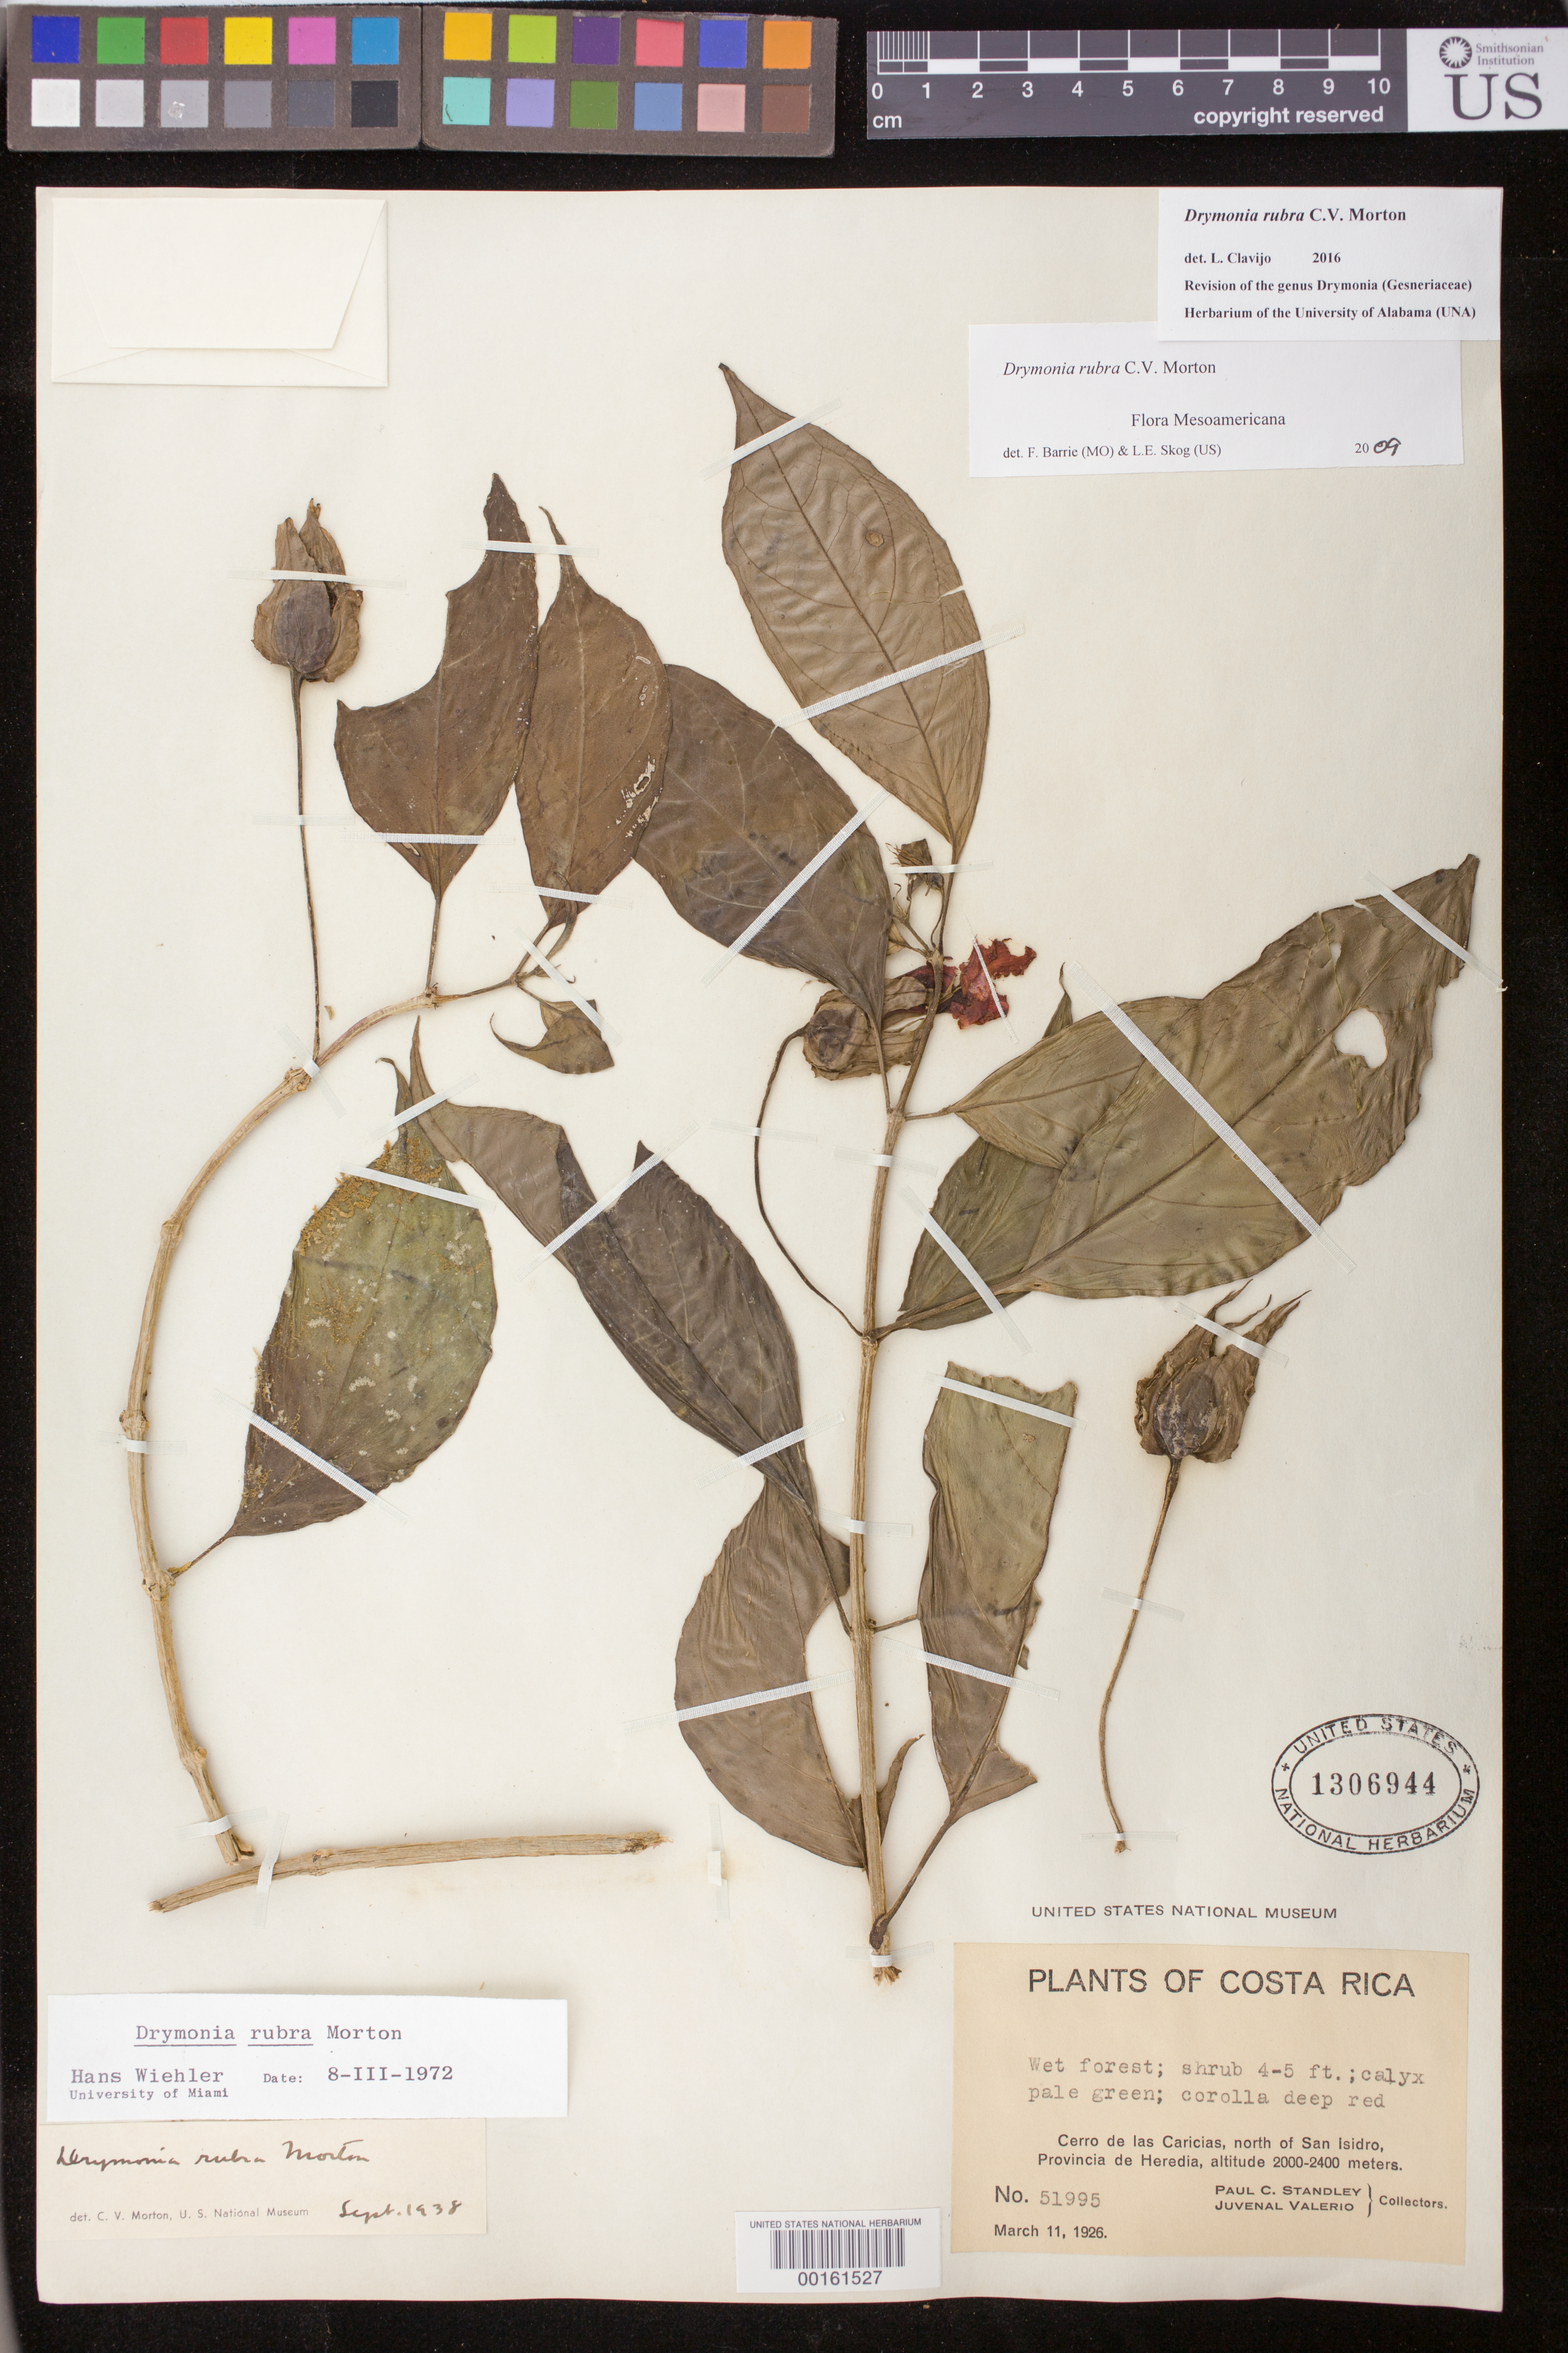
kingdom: Plantae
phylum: Tracheophyta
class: Magnoliopsida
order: Lamiales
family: Gesneriaceae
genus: Drymonia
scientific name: Drymonia rubra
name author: C.V. Morton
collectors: P. C. Standley & J. Valerio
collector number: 51995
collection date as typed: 11 Mar 1926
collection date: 1926-03-11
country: Costa Rica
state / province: Heredia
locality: Cerro de las Caricias, N of San Isidro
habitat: Wet forest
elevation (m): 2000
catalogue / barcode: US 1306944